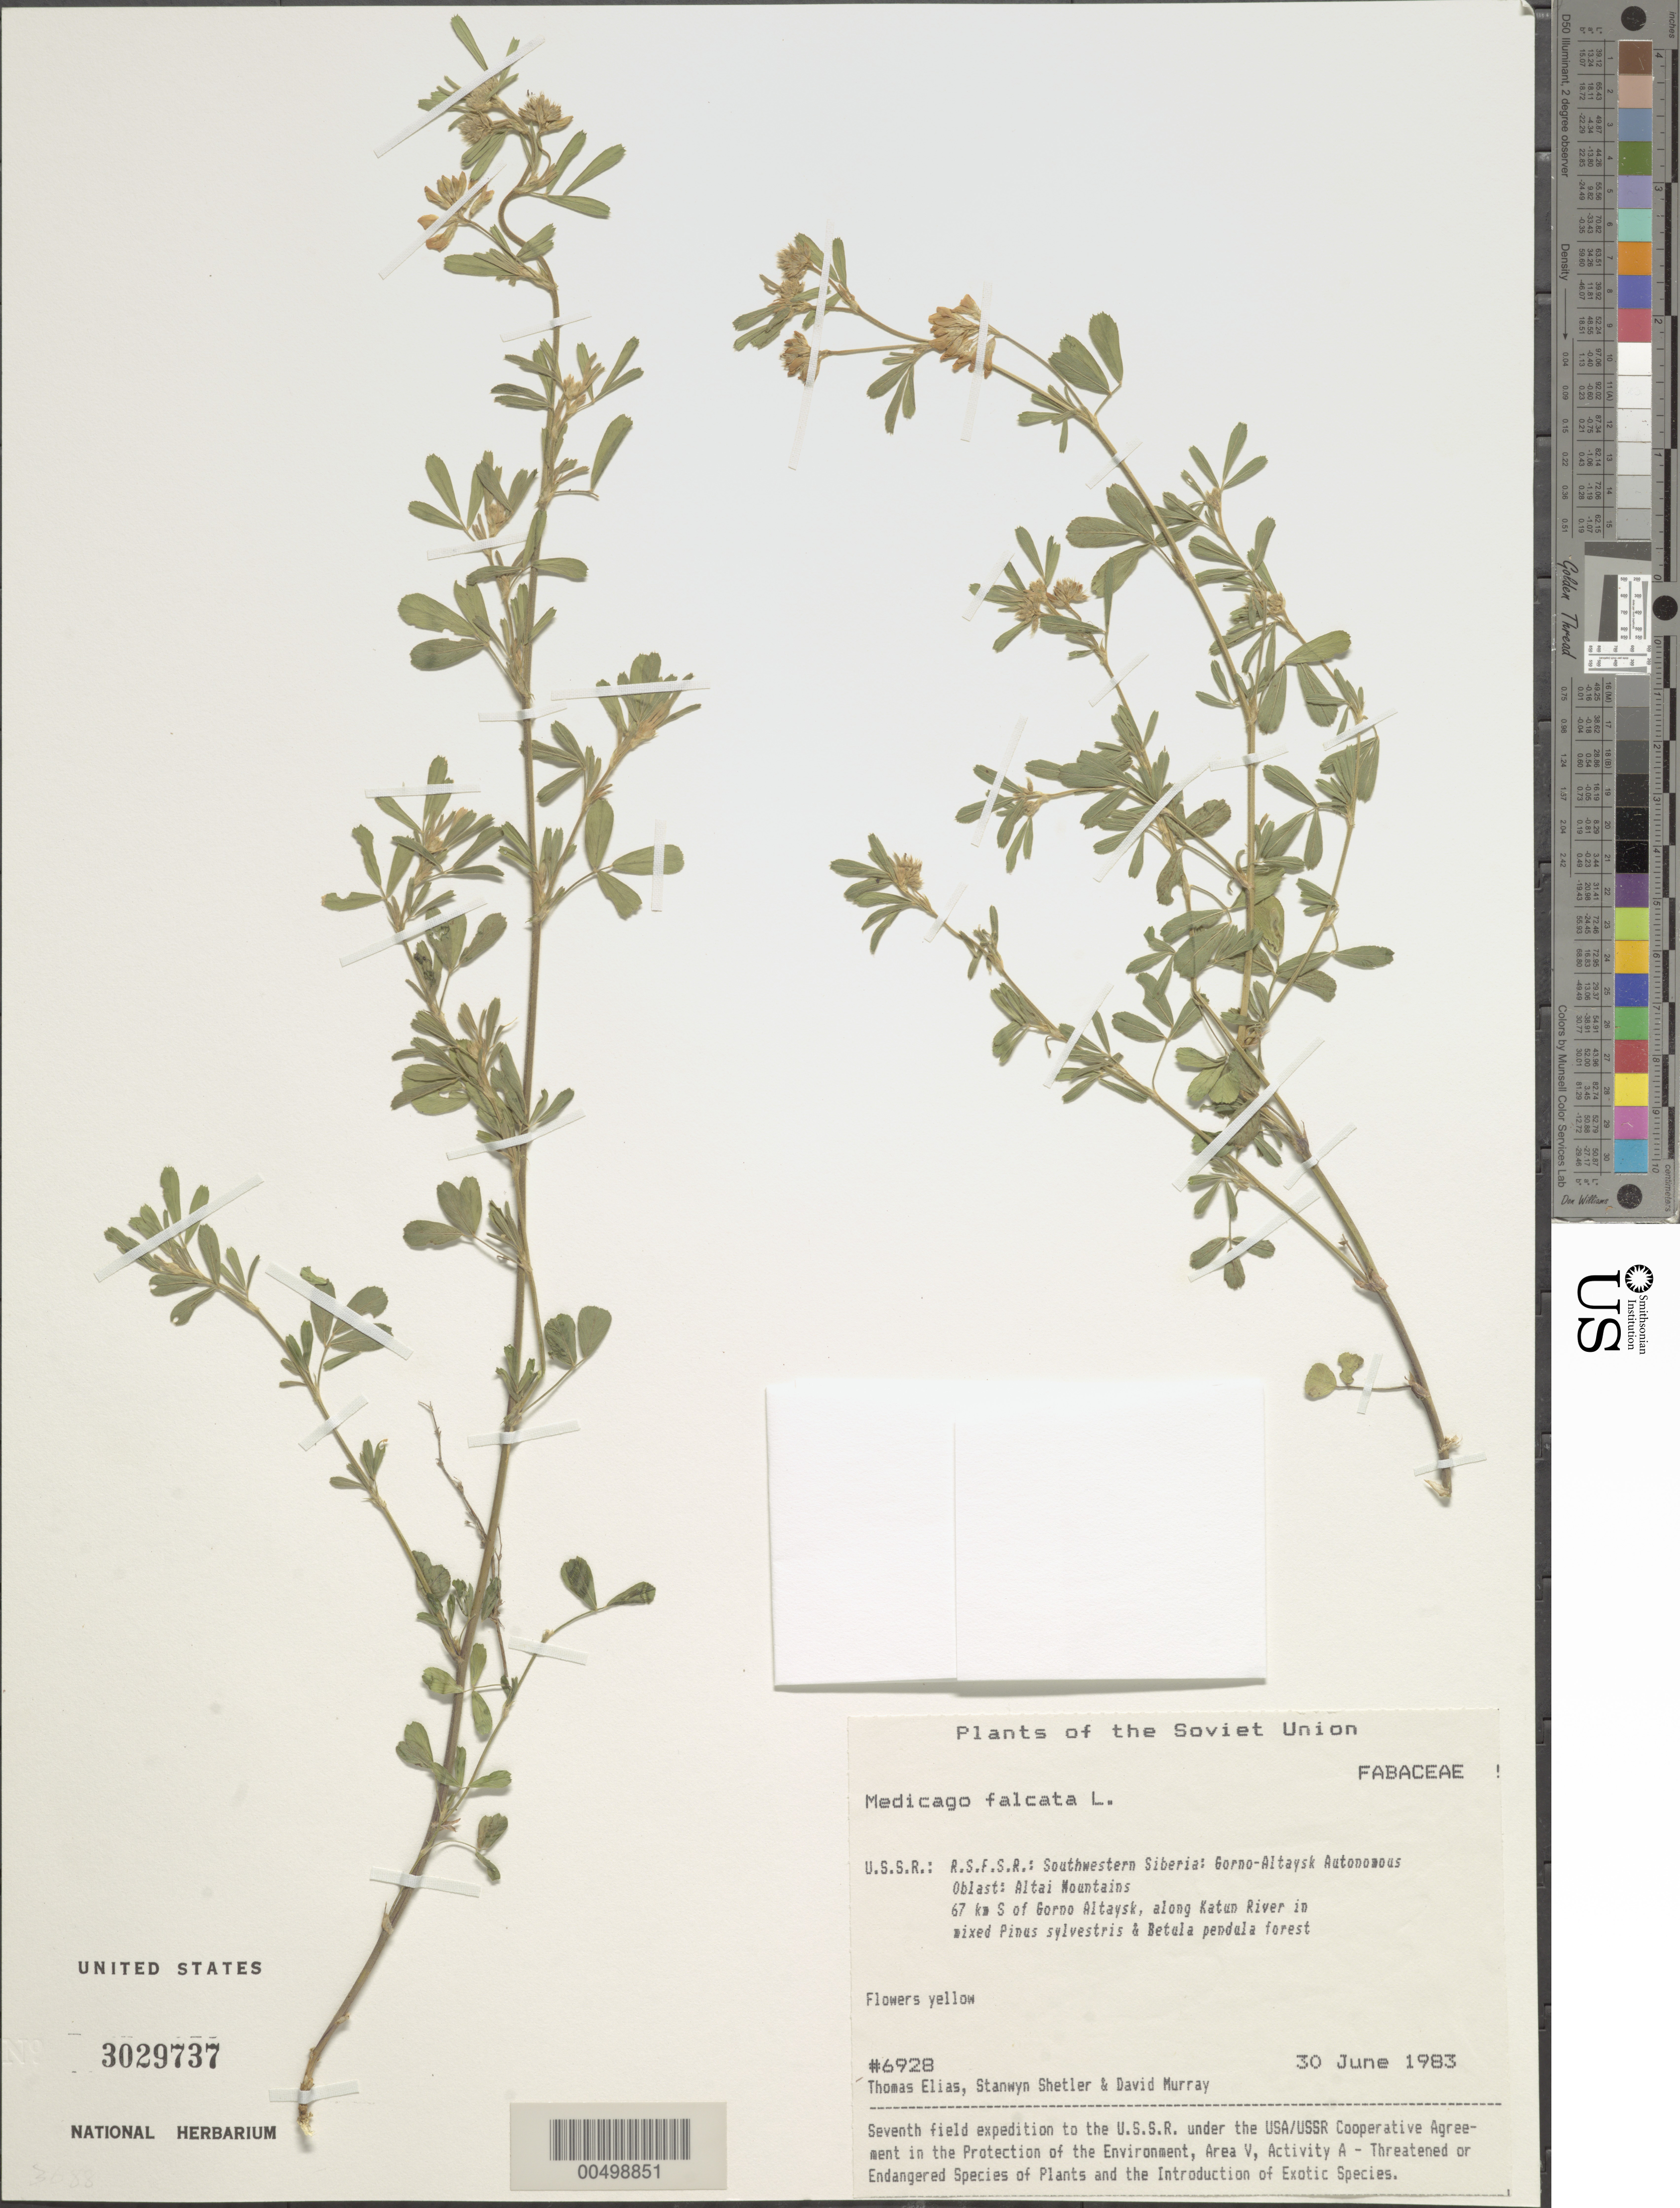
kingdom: Plantae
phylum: Tracheophyta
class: Magnoliopsida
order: Fabales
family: Fabaceae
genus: Medicago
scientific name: Medicago falcata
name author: L.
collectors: T. Elias, S. Shetler & D. F. Murray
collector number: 6928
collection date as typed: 30 Jun 1983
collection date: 1983-06-30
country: Russian Federation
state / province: Altai Republic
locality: Altai Mountains, 67 km S of Gorno-Altaysk, along Katun River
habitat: in mixed Pinus sylvestris and Betula pendula forest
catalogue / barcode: US 3029737